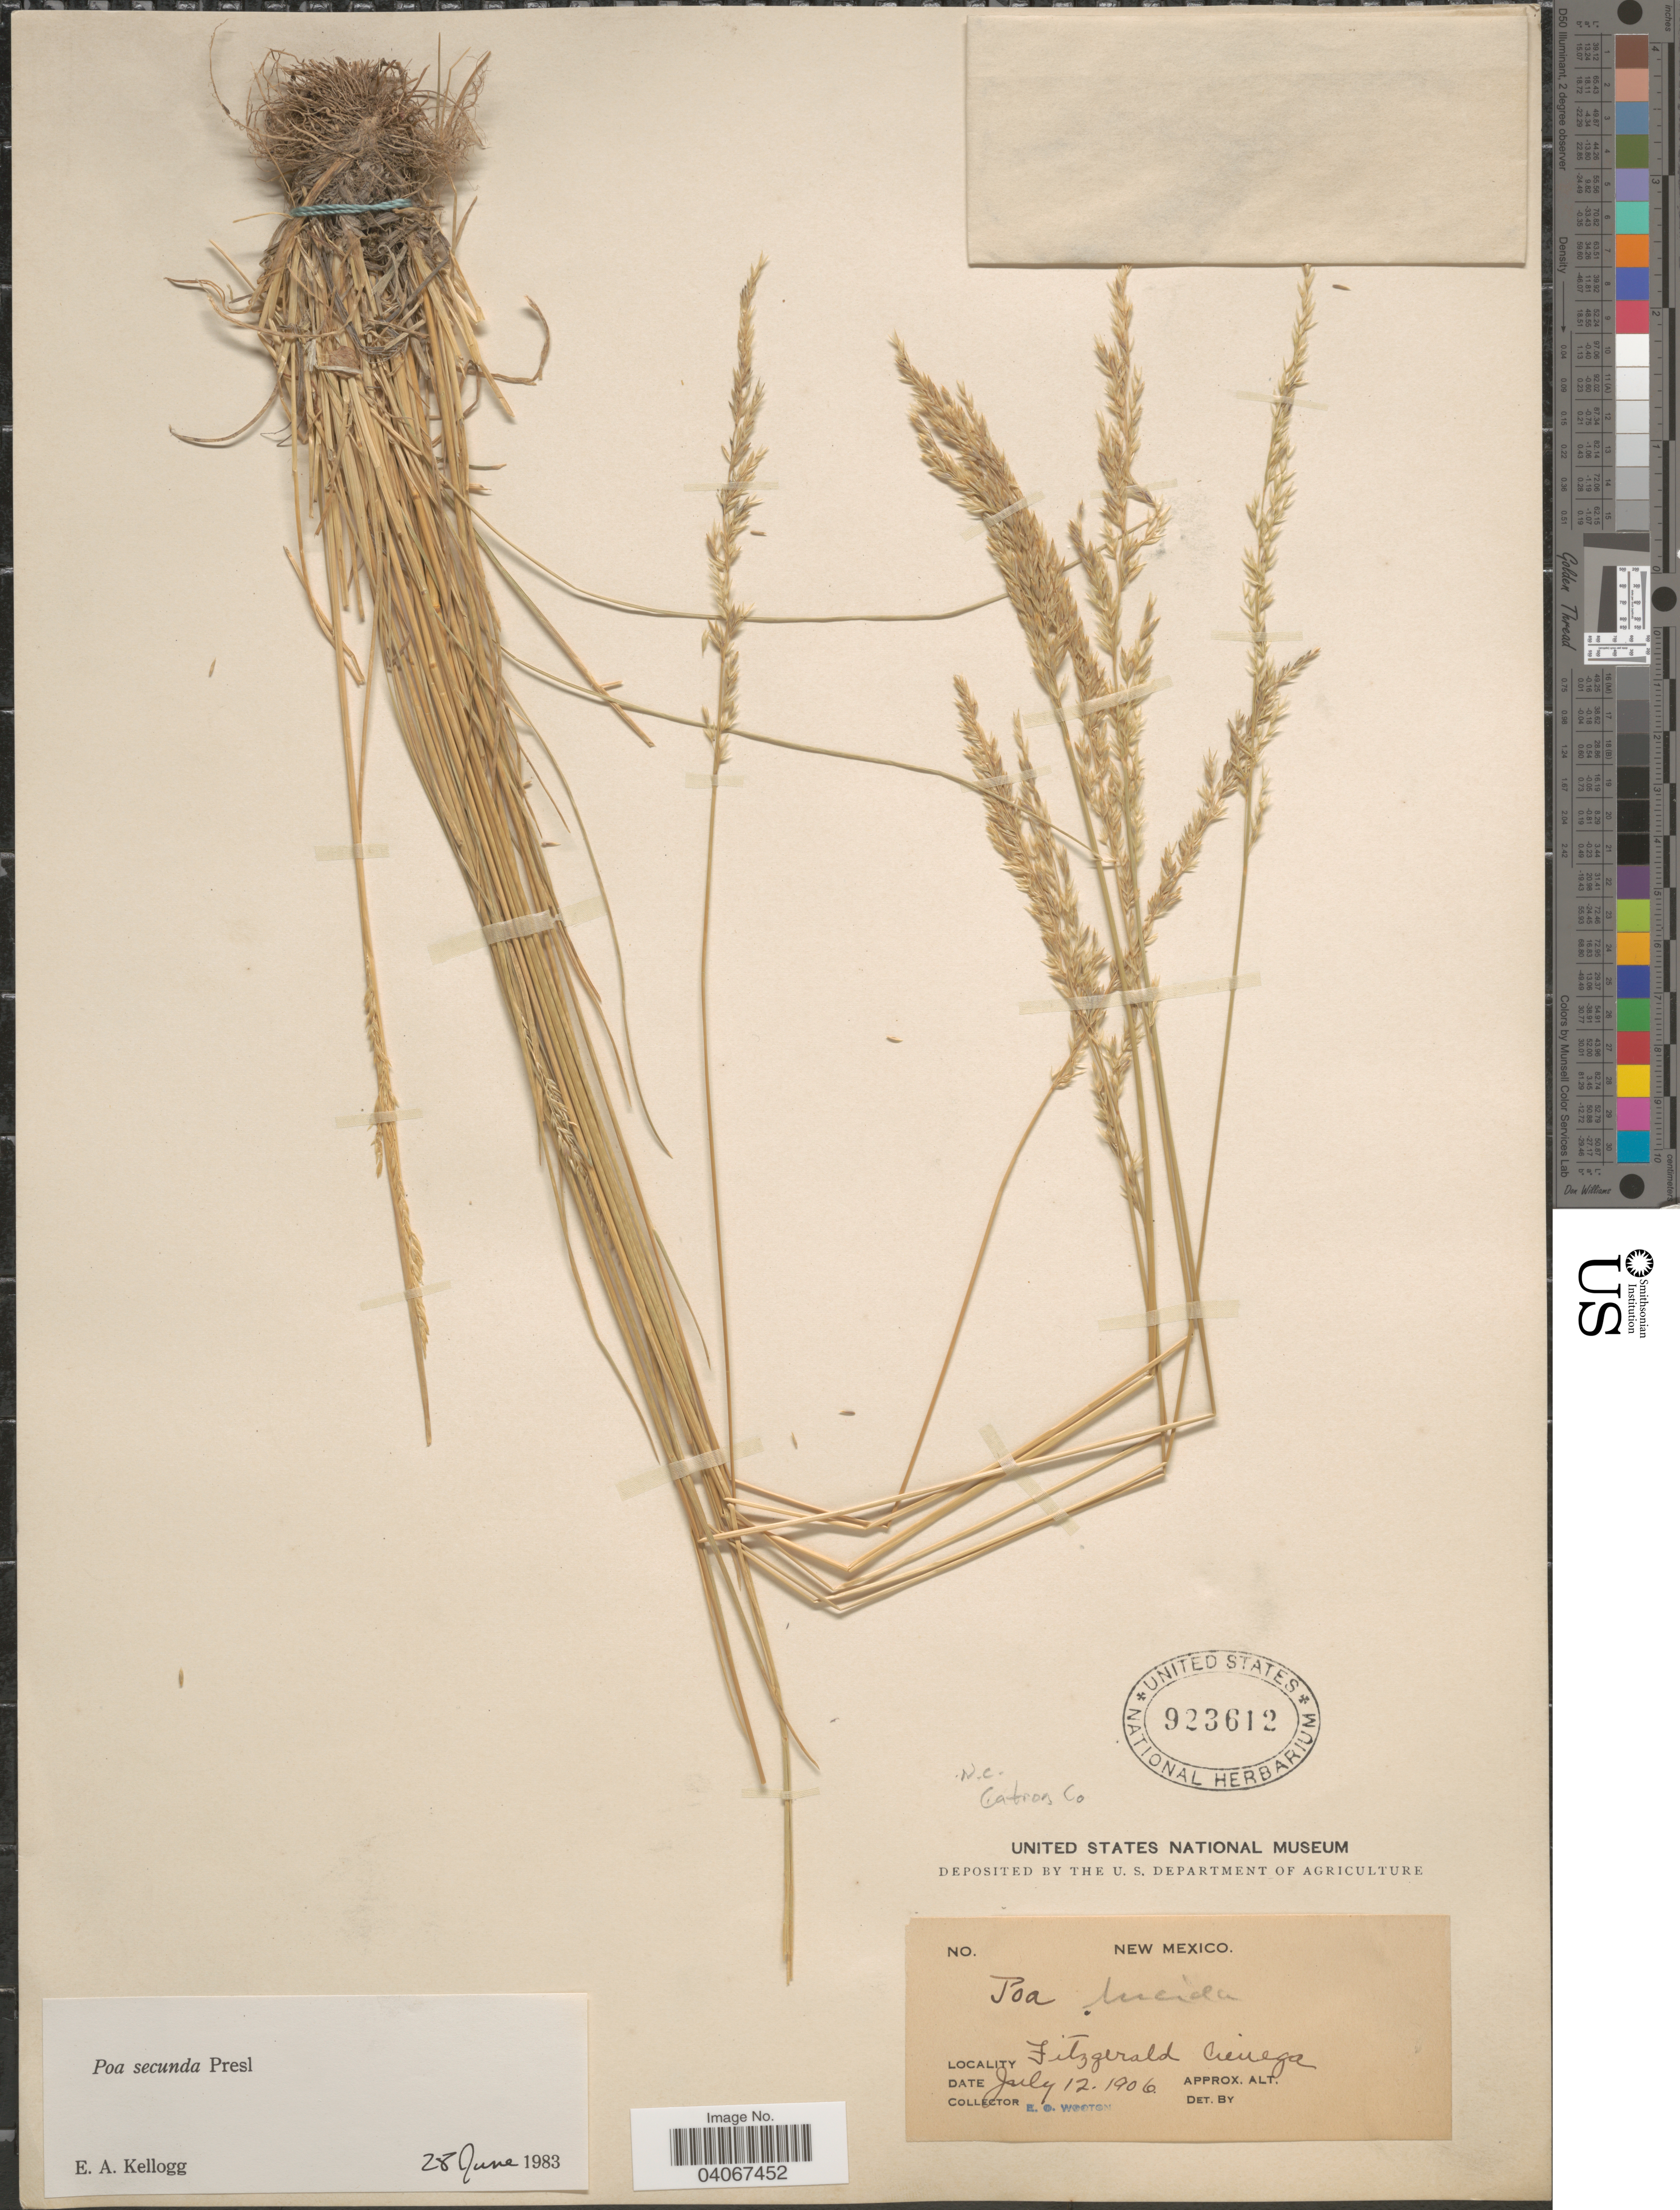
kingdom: Plantae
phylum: Tracheophyta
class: Liliopsida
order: Poales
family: Poaceae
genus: Poa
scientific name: Poa secunda subsp. secunda var. secunda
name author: J. Presl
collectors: E. O. Wooton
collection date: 1906-07-12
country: United States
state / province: New Mexico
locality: N.C. Catron Co. Fitzgerald Cienega.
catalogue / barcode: US 923612